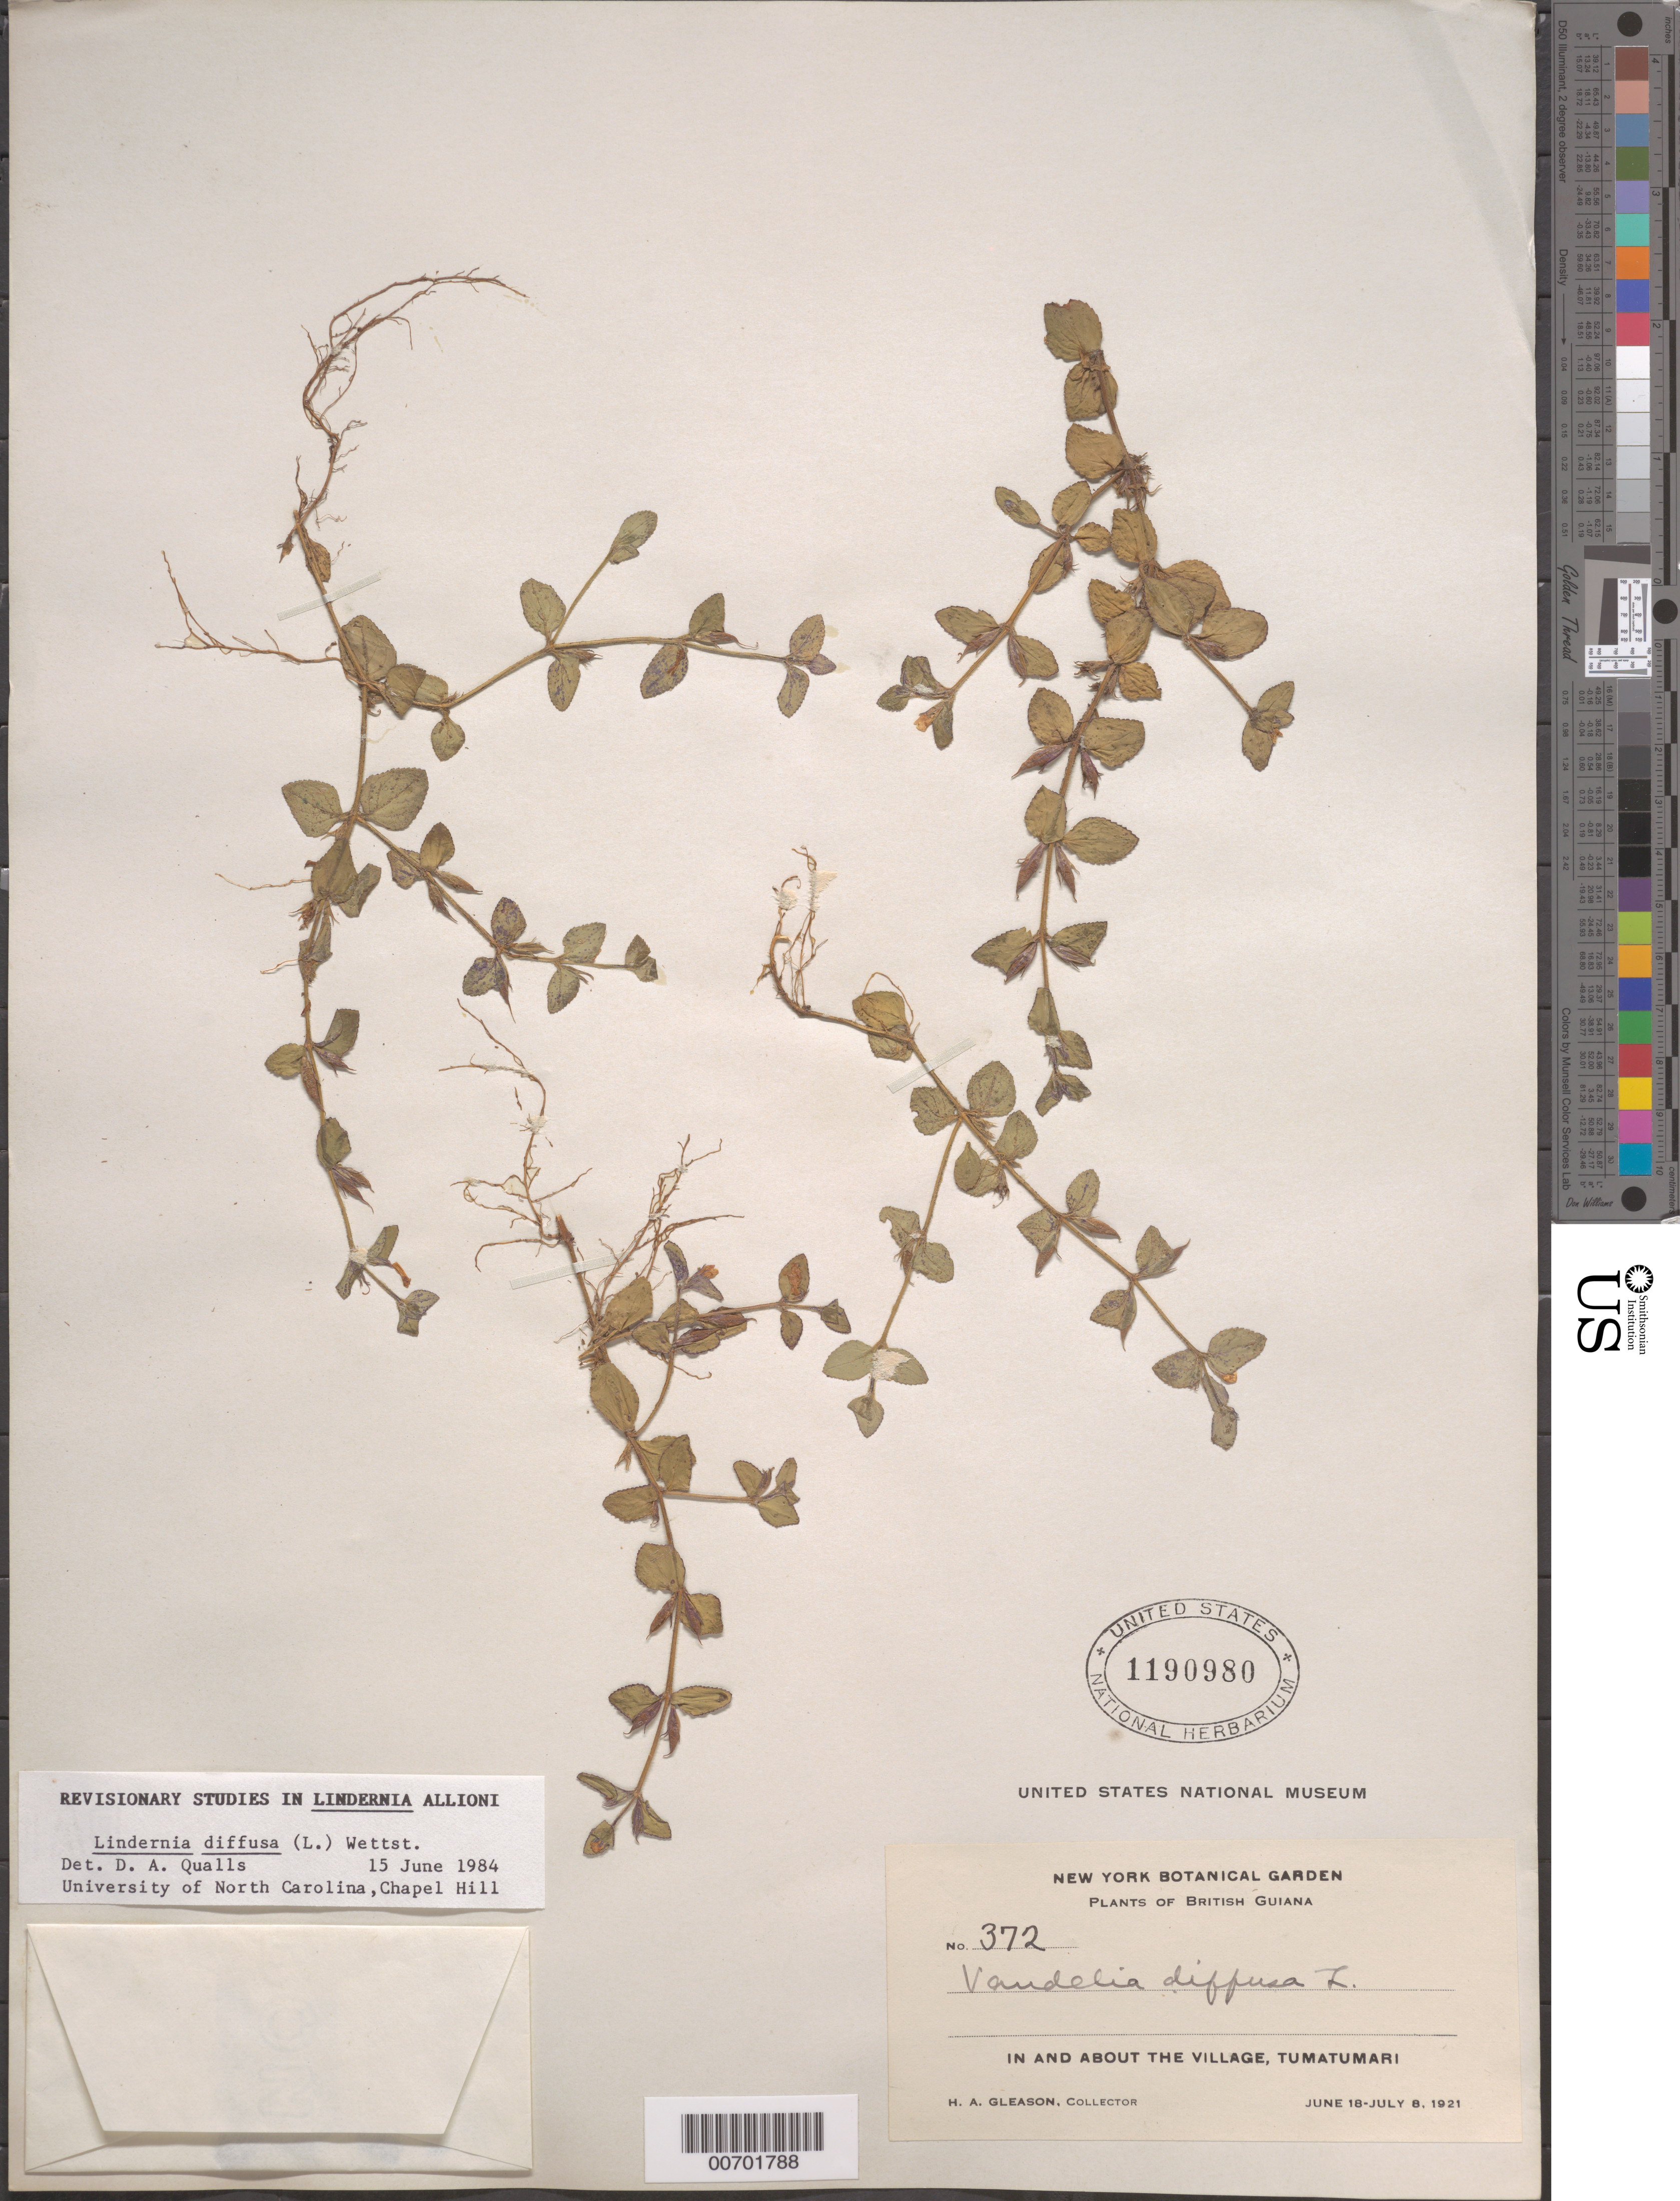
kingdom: Plantae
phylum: Tracheophyta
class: Magnoliopsida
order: Lamiales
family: Linderniaceae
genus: Lindernia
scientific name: Lindernia diffusa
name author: (L.) Wettst.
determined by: Qualls, D. A.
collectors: H. A. Gleason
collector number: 372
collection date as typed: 18-Jun-21 to 8-Jul-21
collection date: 1921-06-18/1921-07-08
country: Guyana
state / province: Potaro-Siparuni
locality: Tumatumari Village, Potaro R.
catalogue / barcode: US 1190980